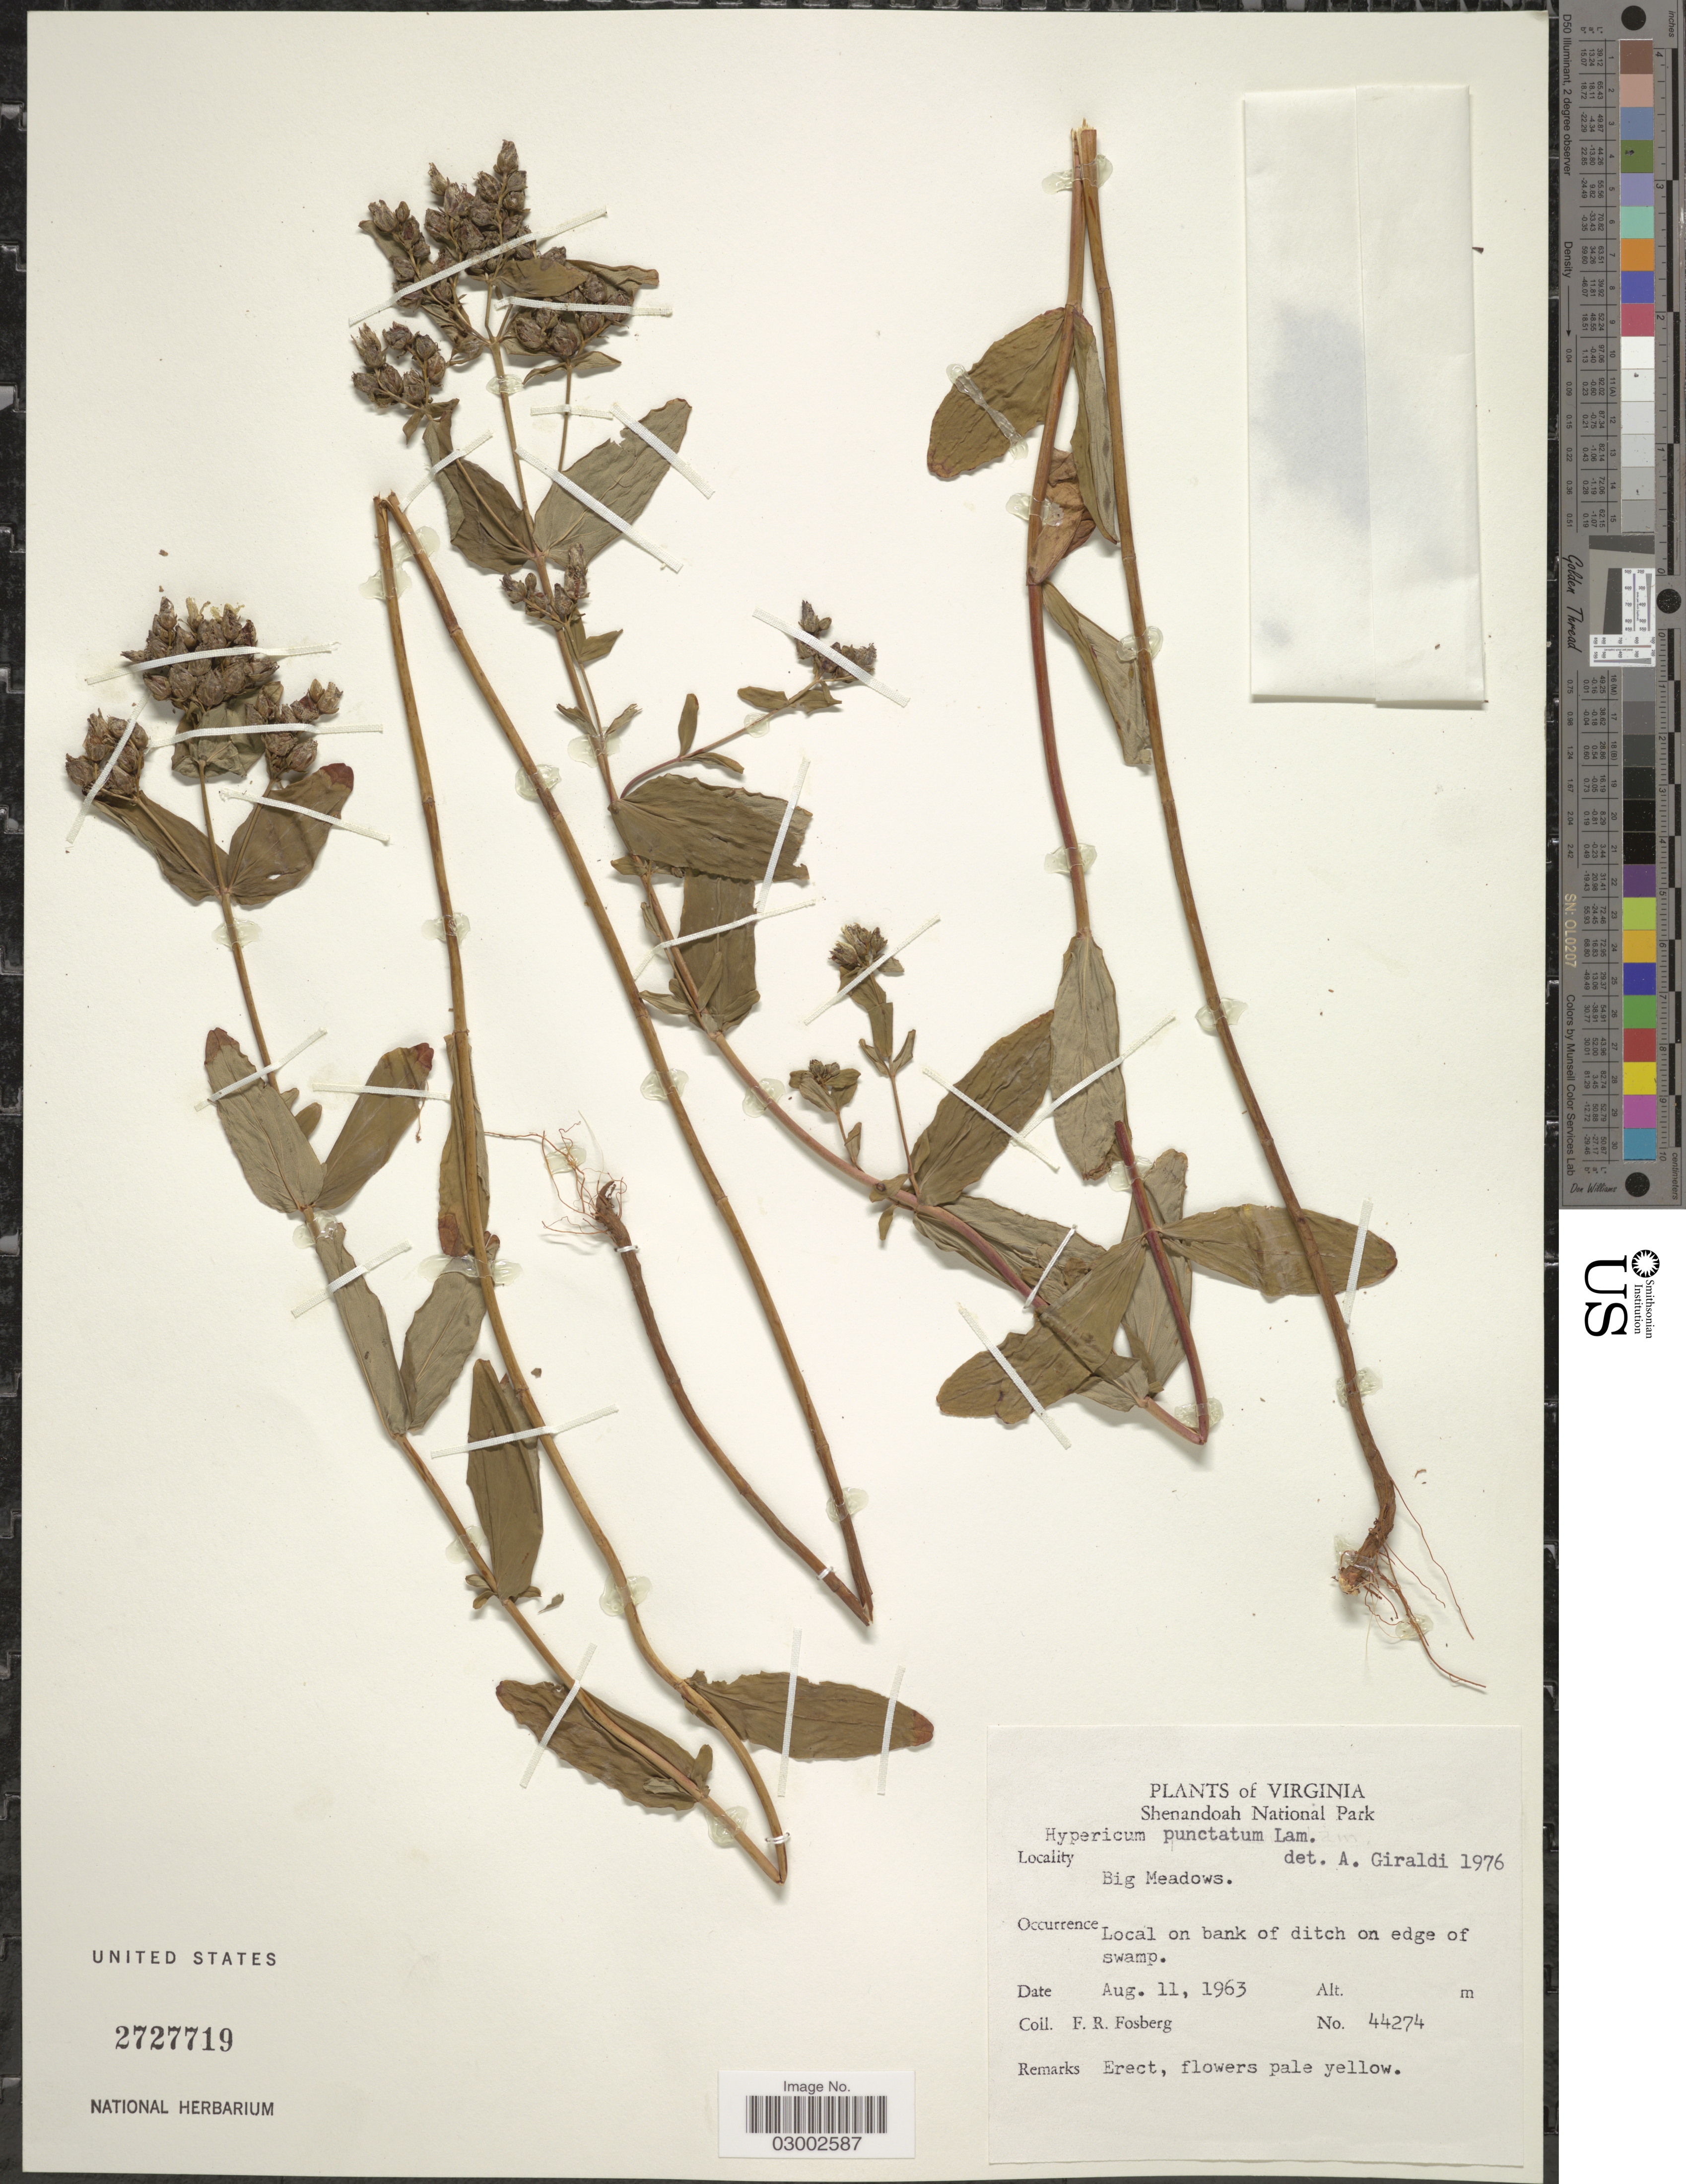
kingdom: Plantae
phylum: Tracheophyta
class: Magnoliopsida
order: Malpighiales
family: Hypericaceae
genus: Hypericum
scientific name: Hypericum punctatum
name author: Lam.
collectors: F. R. Fosberg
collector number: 44274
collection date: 1963-08-11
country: United States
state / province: Virginia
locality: Shenandoah National Park. Big Meadows.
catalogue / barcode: US 2727719